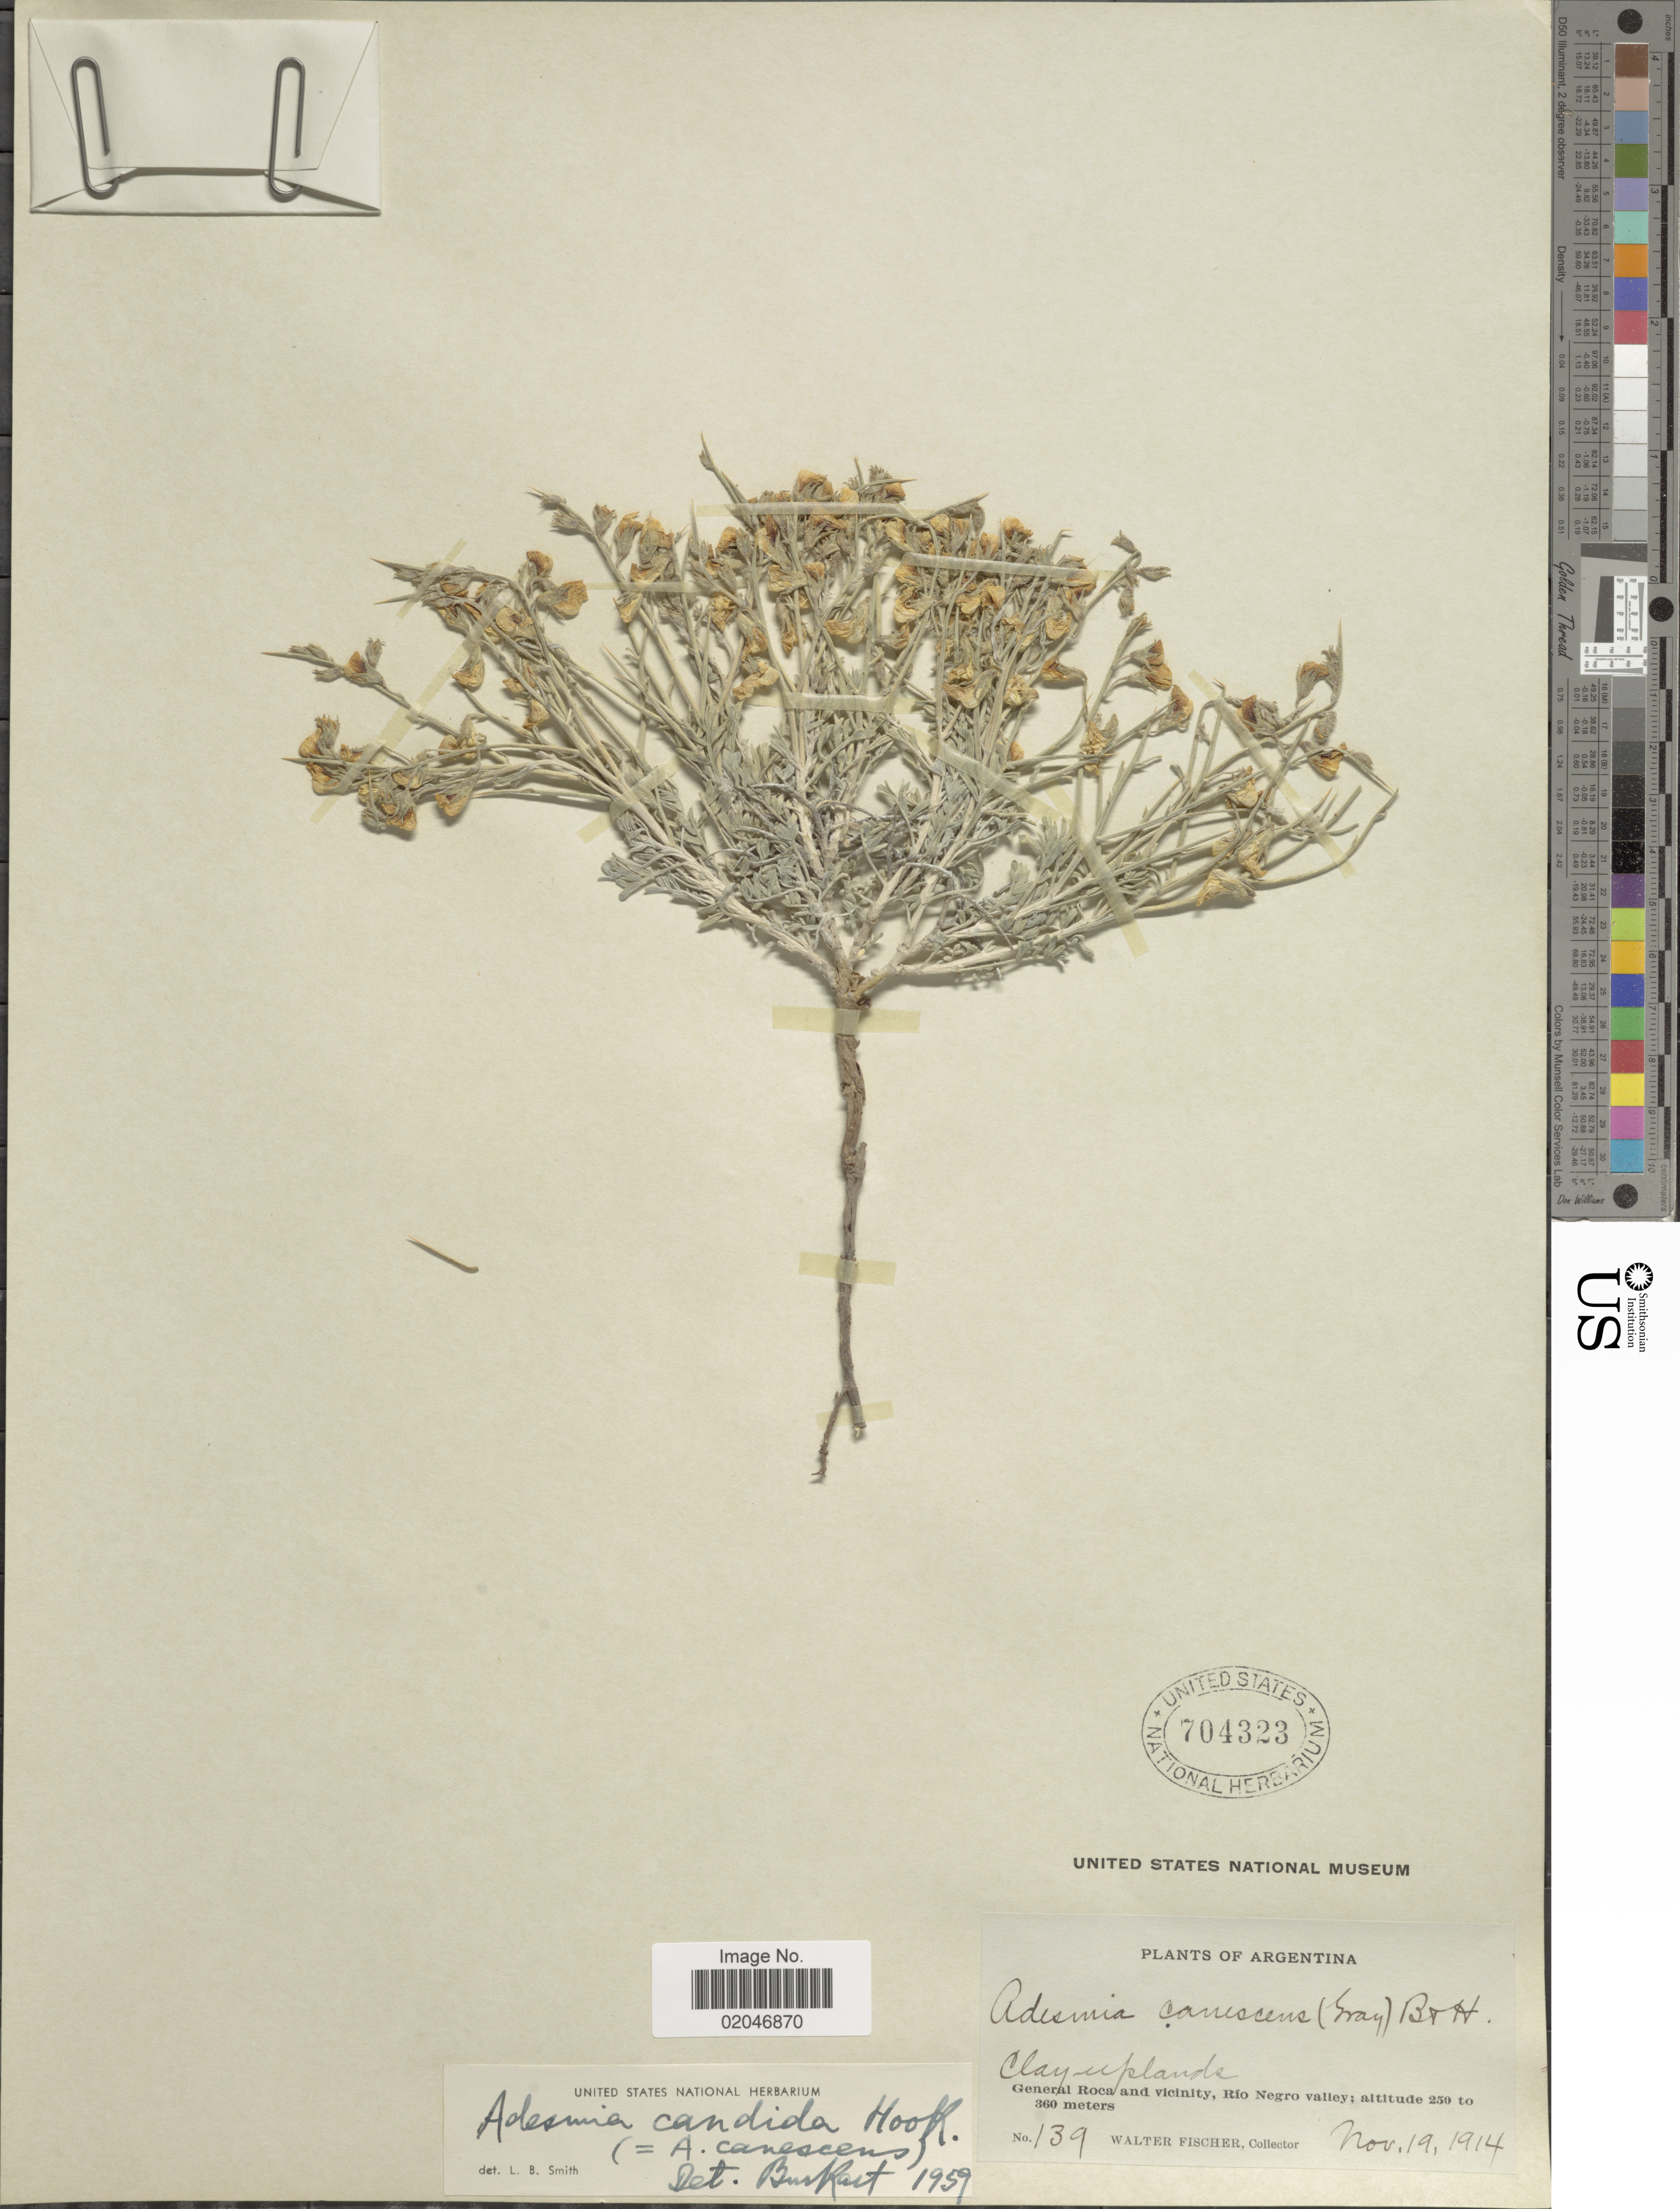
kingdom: Plantae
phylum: Tracheophyta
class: Magnoliopsida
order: Fabales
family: Fabaceae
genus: Adesmia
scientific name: Adesmia candida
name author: Hook. f.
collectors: W. Fischer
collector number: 139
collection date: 1914-11-19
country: Argentina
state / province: Rio Negro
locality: General Roca and vicinity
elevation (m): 250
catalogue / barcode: US 704323